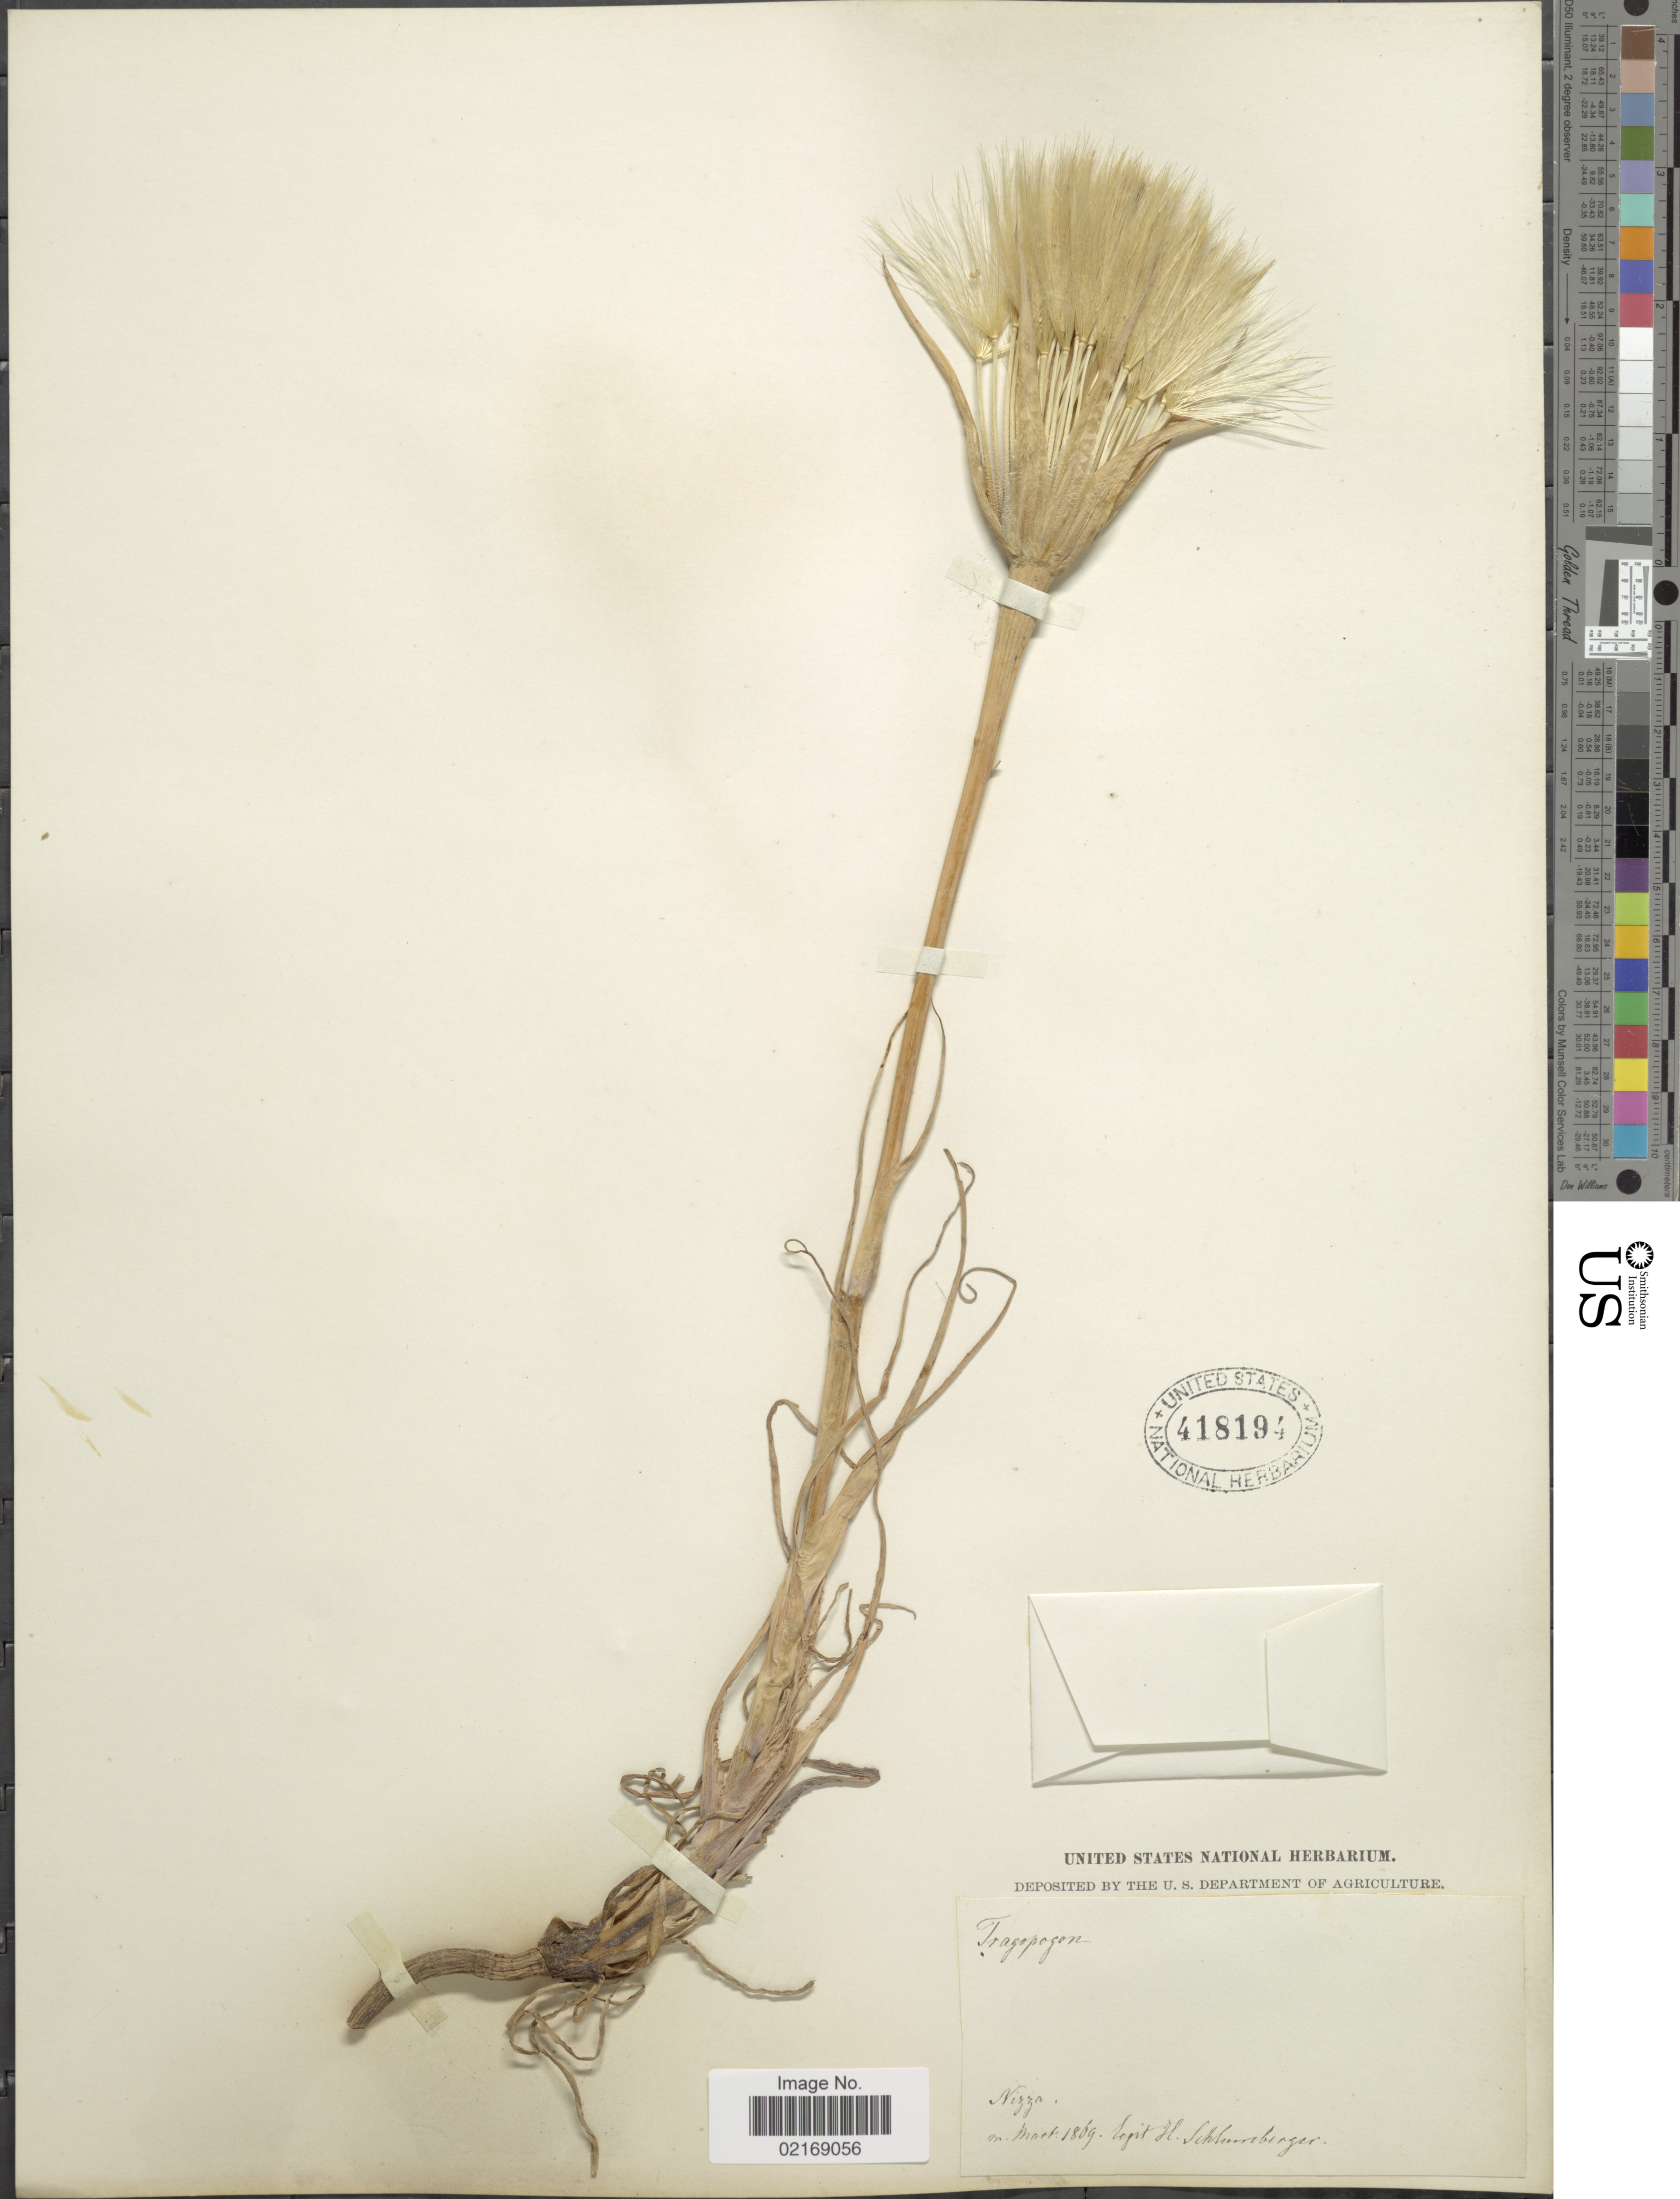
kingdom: Plantae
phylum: Tracheophyta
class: Magnoliopsida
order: Asterales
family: Asteraceae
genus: Tragopogon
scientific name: Tragopogon sp.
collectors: H. Schlumberger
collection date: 1869-03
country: France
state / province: Provence-Alpes-Côte d'Azur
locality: Nizza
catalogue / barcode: US 418194